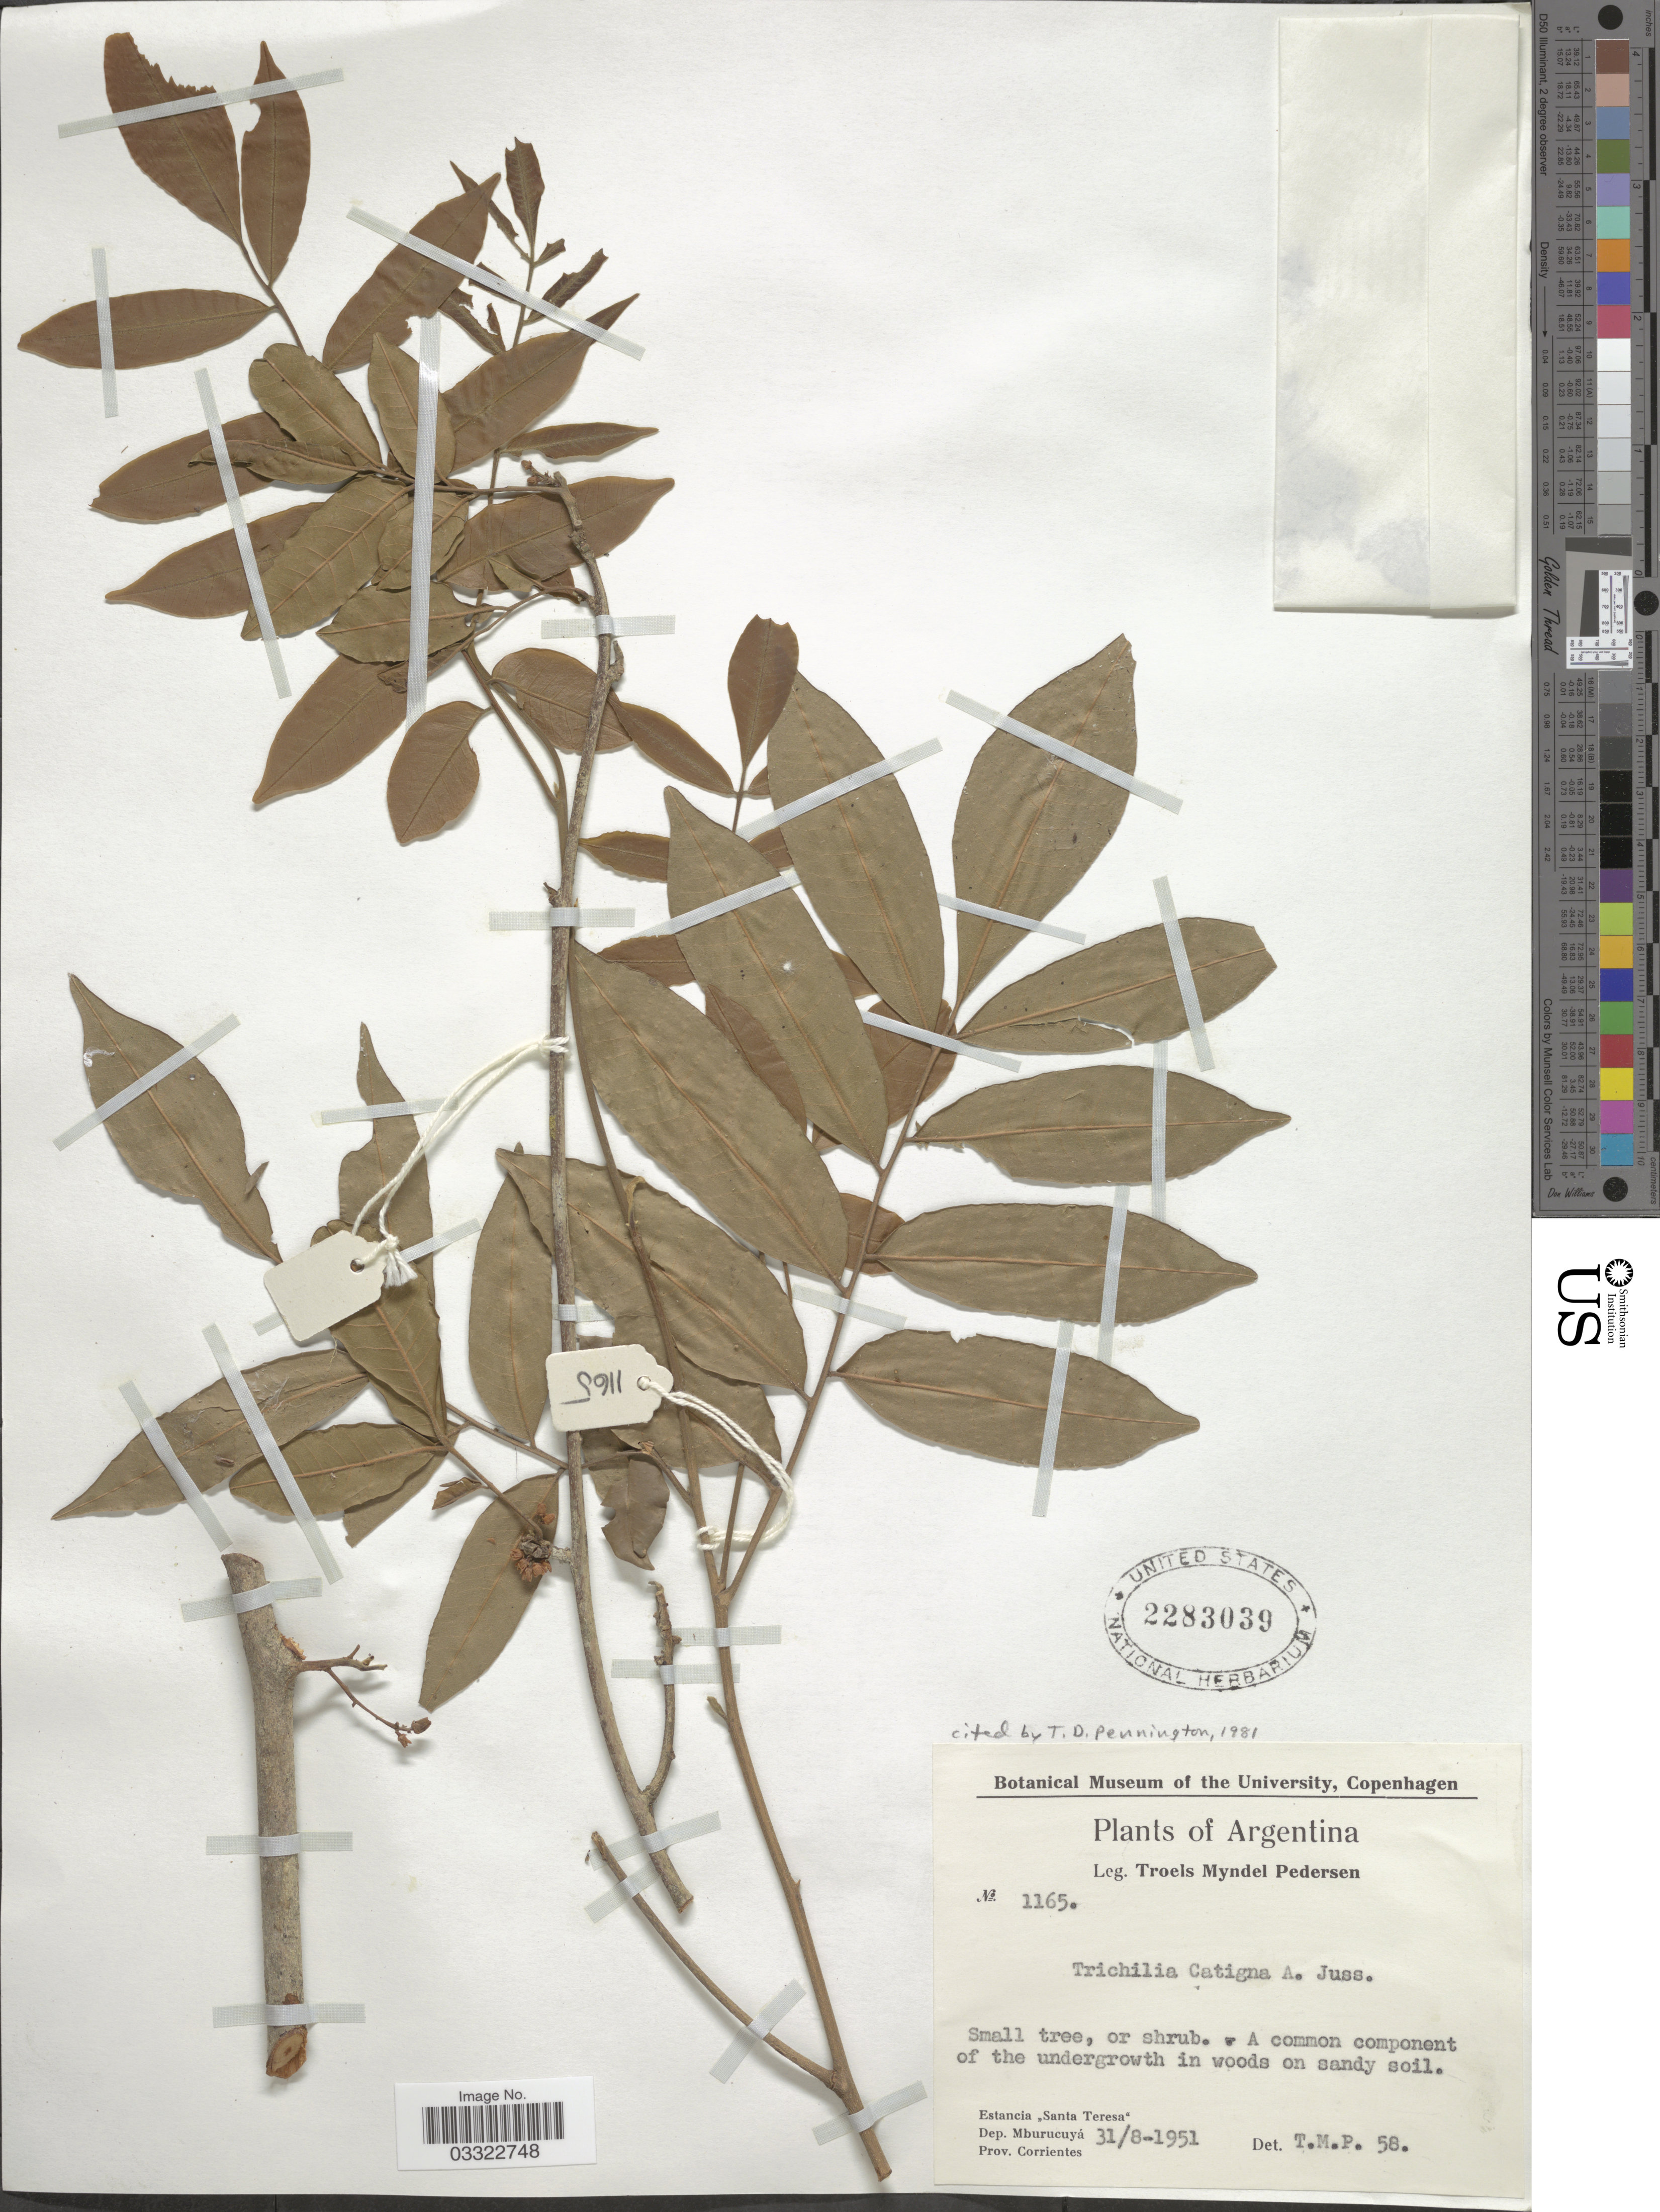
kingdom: Plantae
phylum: Tracheophyta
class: Magnoliopsida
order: Sapindales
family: Meliaceae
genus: Trichilia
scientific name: Trichilia catigua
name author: A. Juss.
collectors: T. Pederson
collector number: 1165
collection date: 1951-08-31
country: Argentina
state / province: Corrientes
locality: Estancia "Santa Teresa". Dep. Mburucuyá.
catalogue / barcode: US 2283039